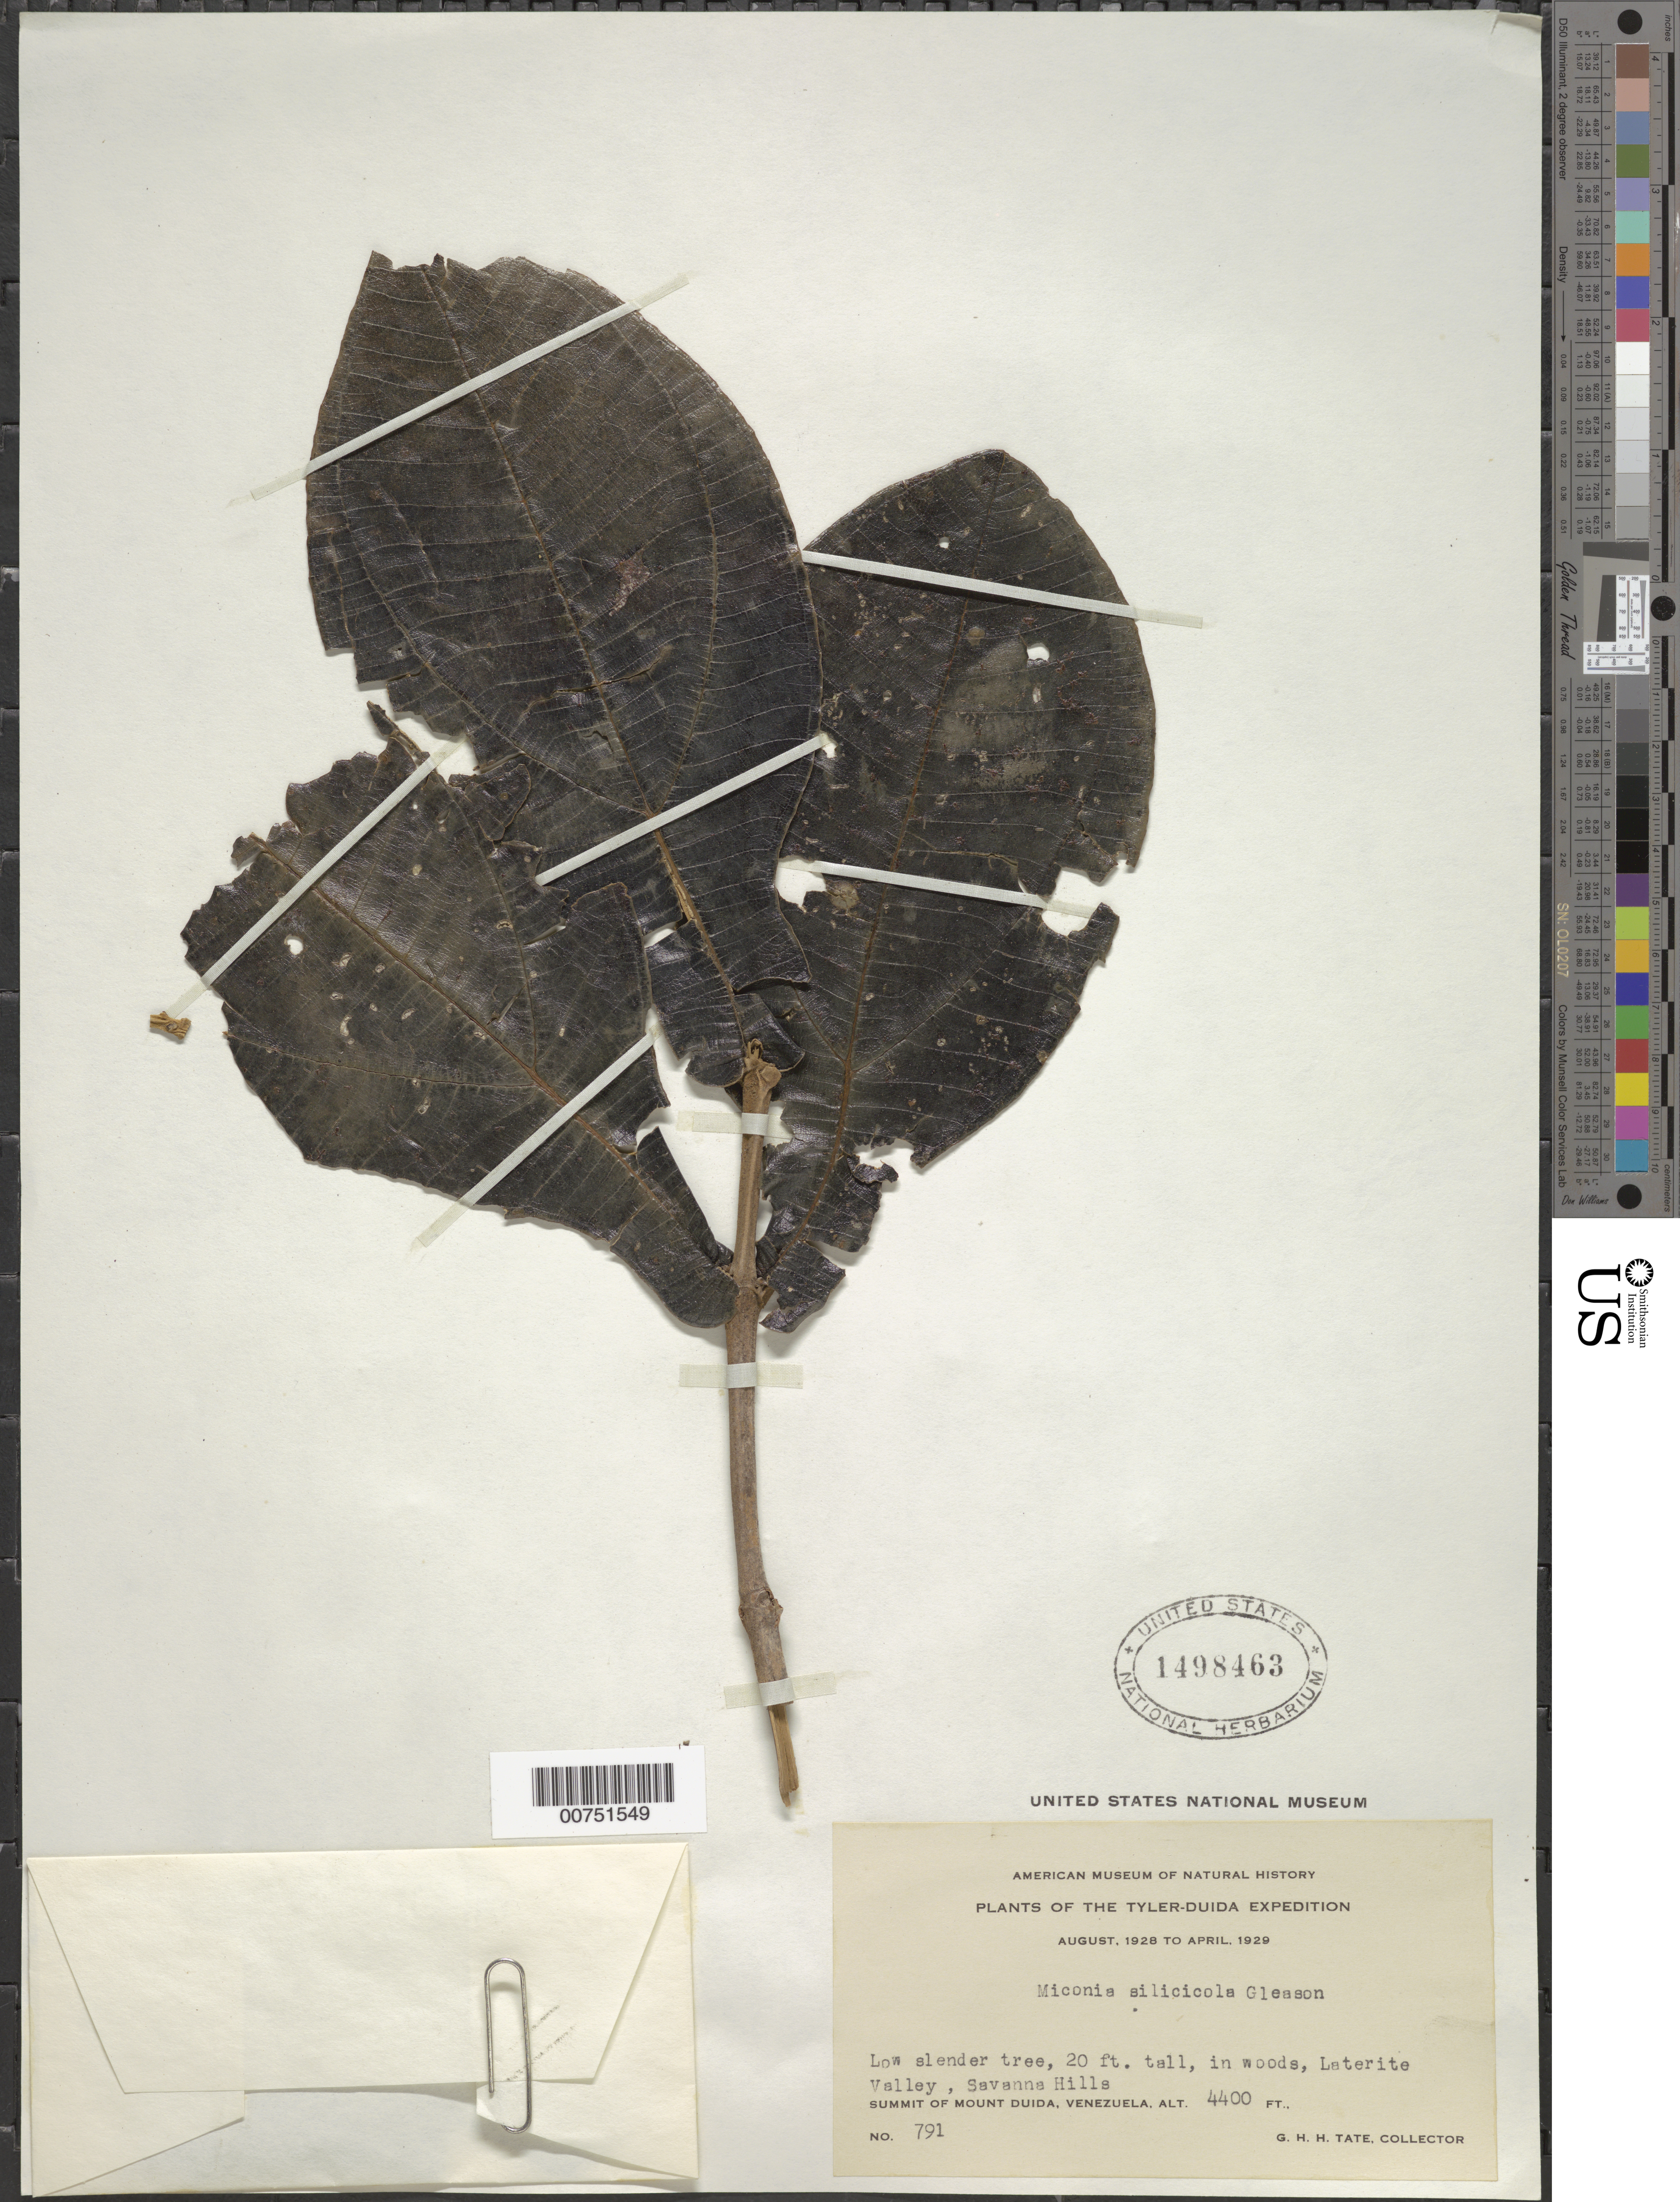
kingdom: Plantae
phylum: Tracheophyta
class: Magnoliopsida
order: Myrtales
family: Melastomataceae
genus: Miconia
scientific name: Miconia silicicola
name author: Gleason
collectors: G. H. H.Tate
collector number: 791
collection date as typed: Aug-28 to Apr-29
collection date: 1928-08/1929-04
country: Venezuela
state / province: Amazonas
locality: Mount Duida, summit, savanna hills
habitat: Woods, laterite valley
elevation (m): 1341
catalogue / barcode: US 1498463